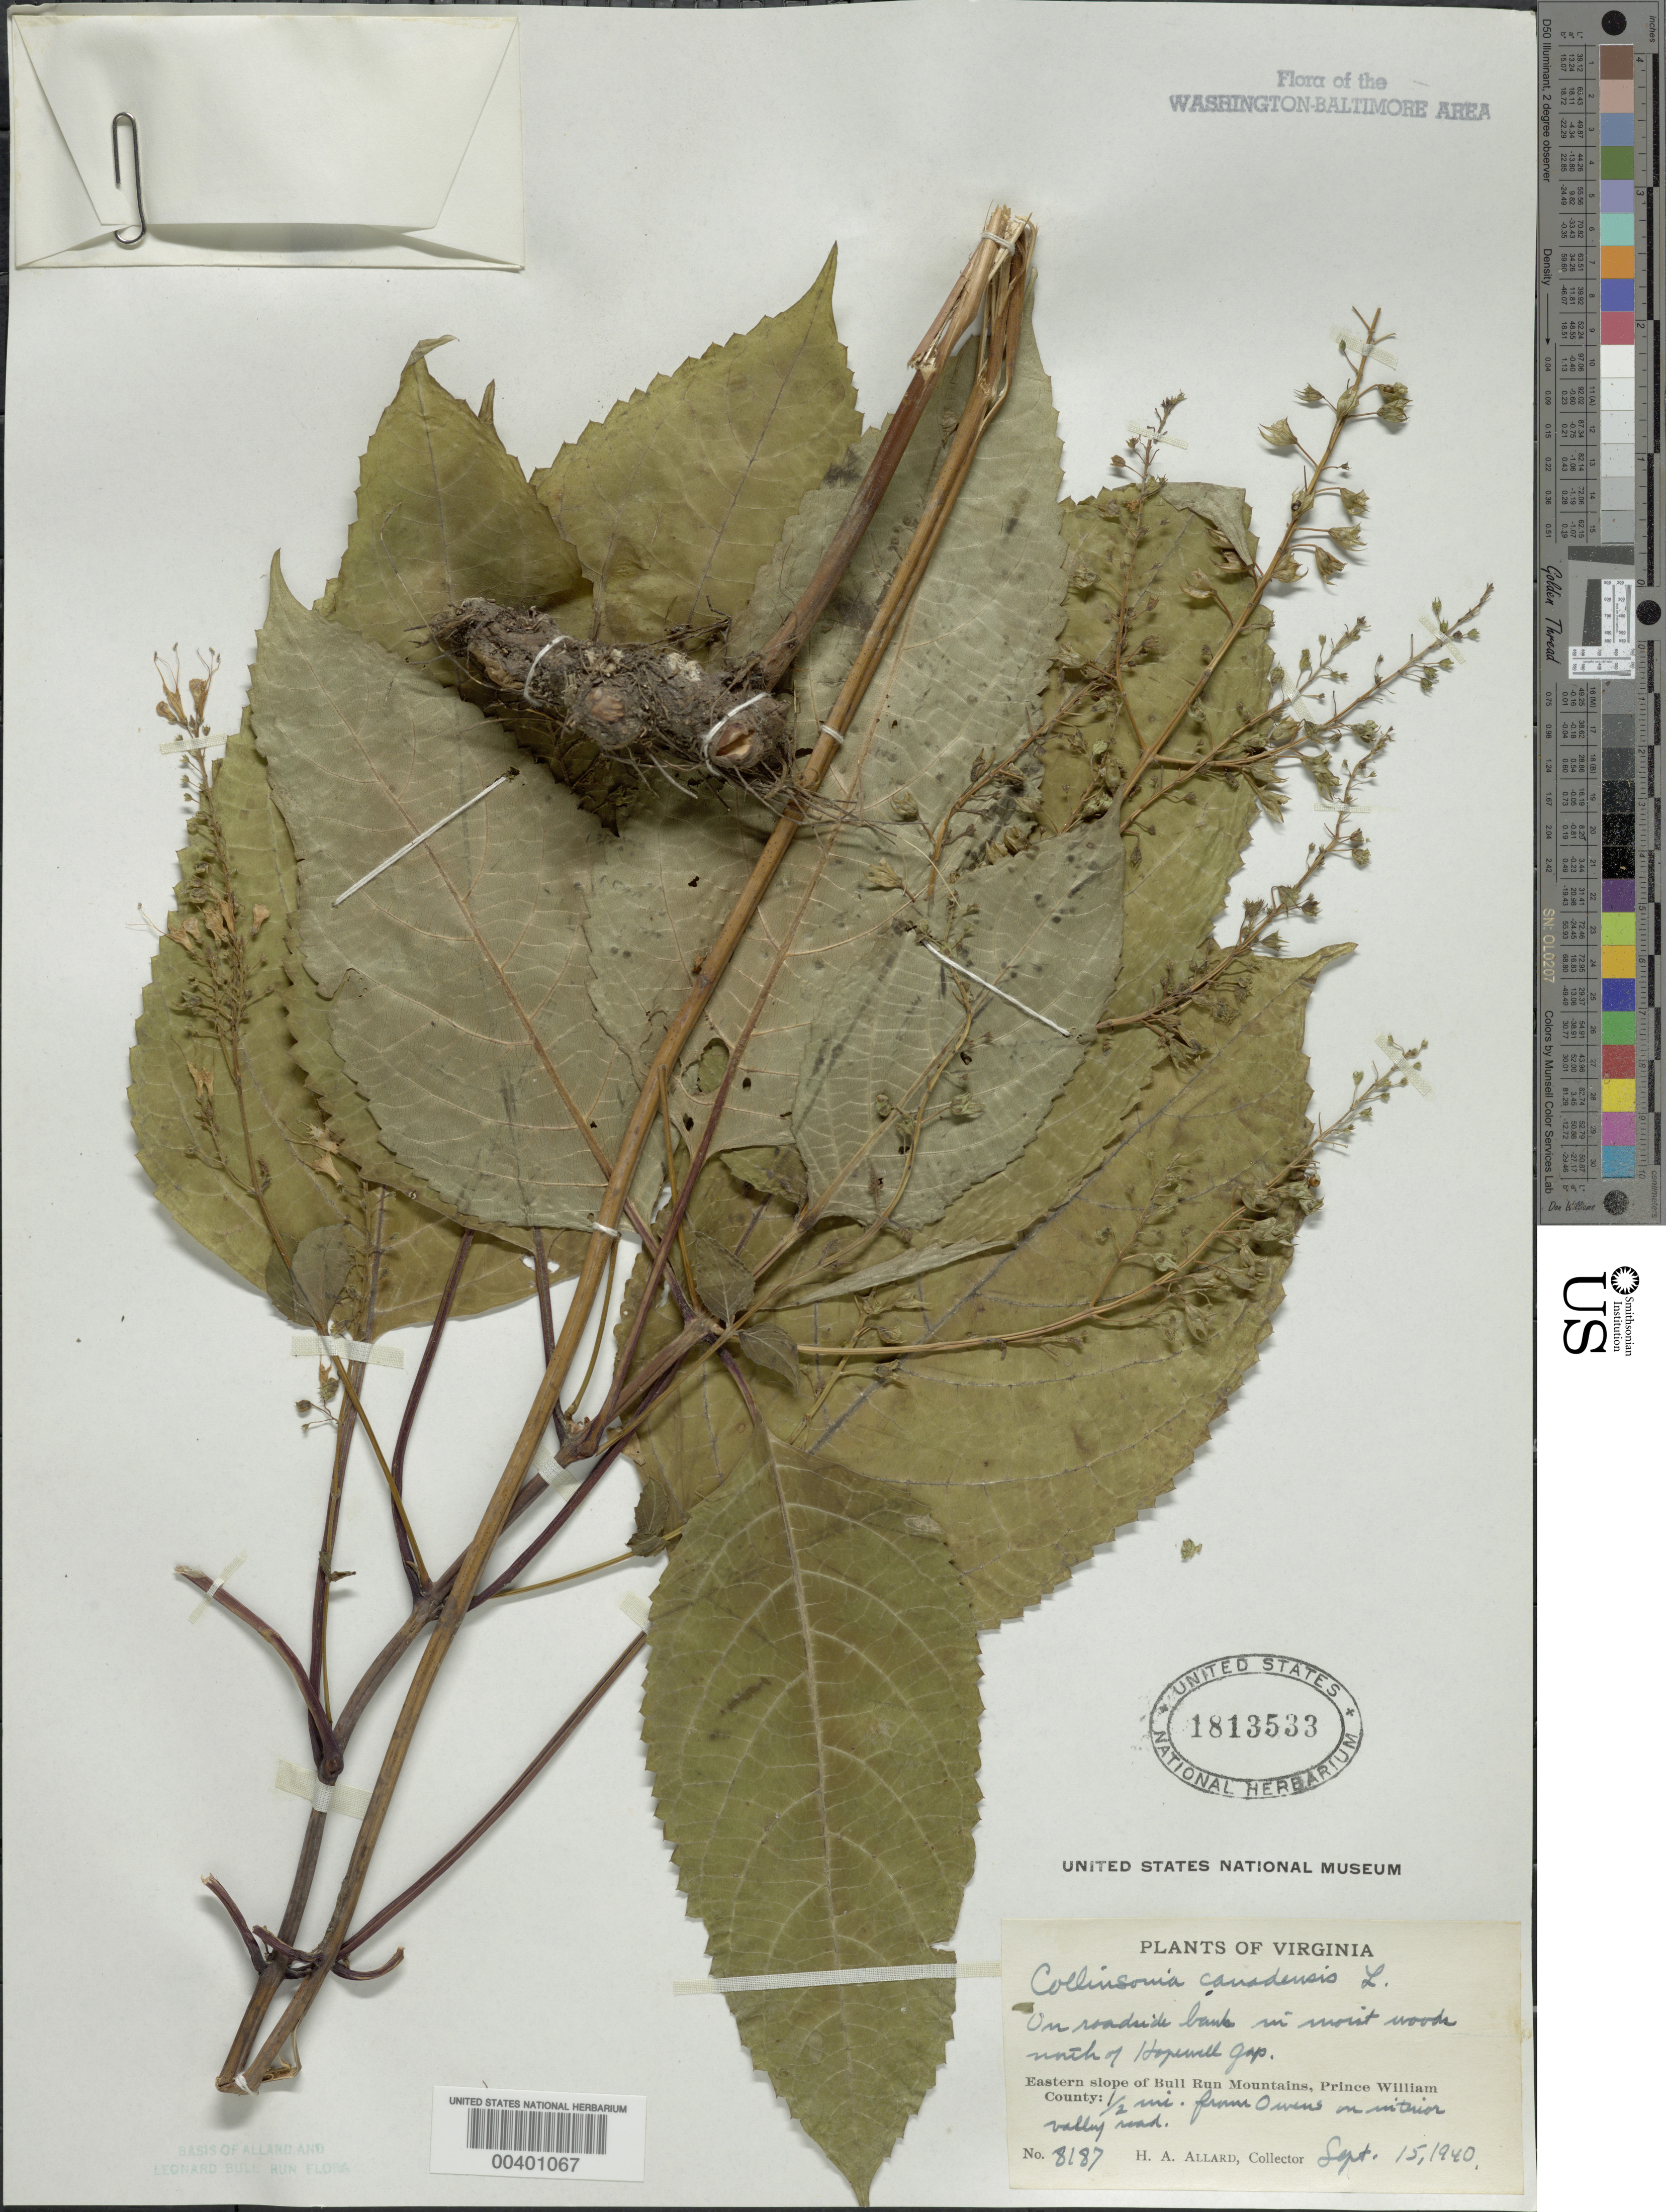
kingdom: Plantae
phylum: Tracheophyta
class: Magnoliopsida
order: Lamiales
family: Lamiaceae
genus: Collinsonia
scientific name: Collinsonia canadensis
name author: L.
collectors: H. A. Allard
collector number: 8187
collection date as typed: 15 Sep 1940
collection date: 1940-09-15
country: United States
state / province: Virginia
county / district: Prince William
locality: North of Hopewell Gap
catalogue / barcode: US 1813533